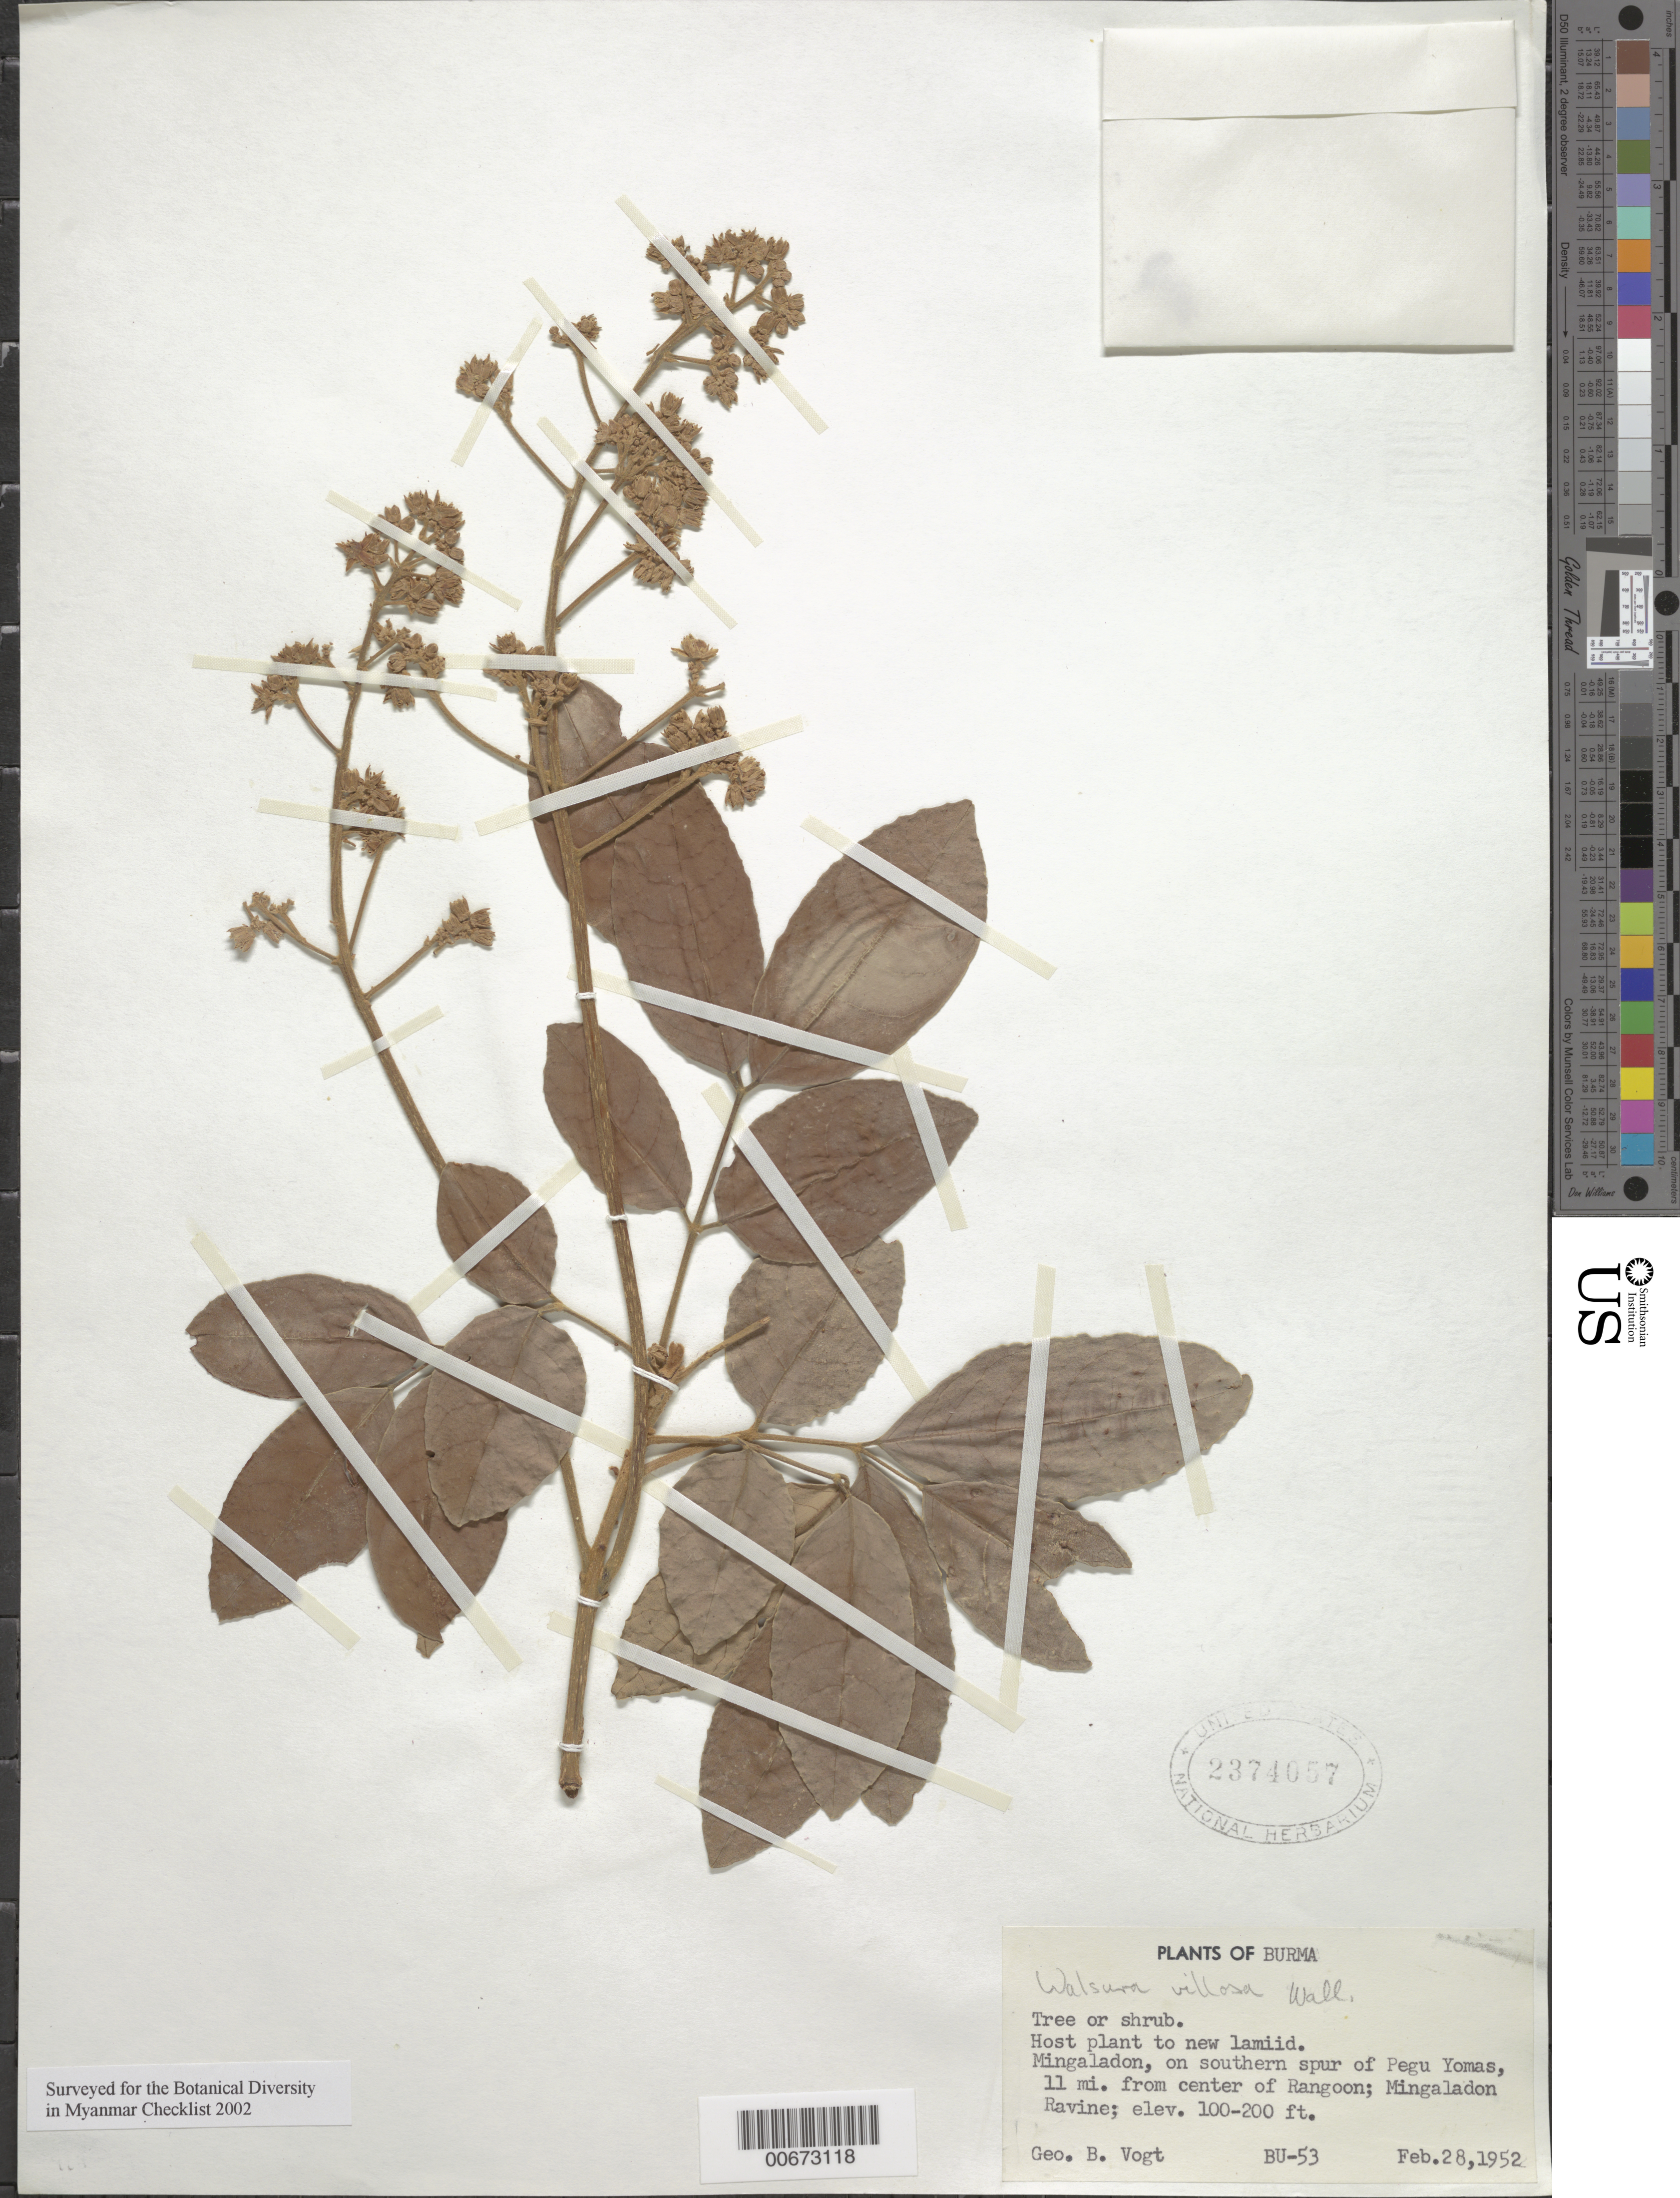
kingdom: Plantae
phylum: Tracheophyta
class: Magnoliopsida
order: Sapindales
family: Meliaceae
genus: Walsura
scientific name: Walsura villosa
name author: Kurz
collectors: G. Vogt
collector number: BU-53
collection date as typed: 28 Feb 1952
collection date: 1952-02-28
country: Myanmar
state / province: Yangon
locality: Mingaladon, spur of Pegu Yomas.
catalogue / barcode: US 2374057